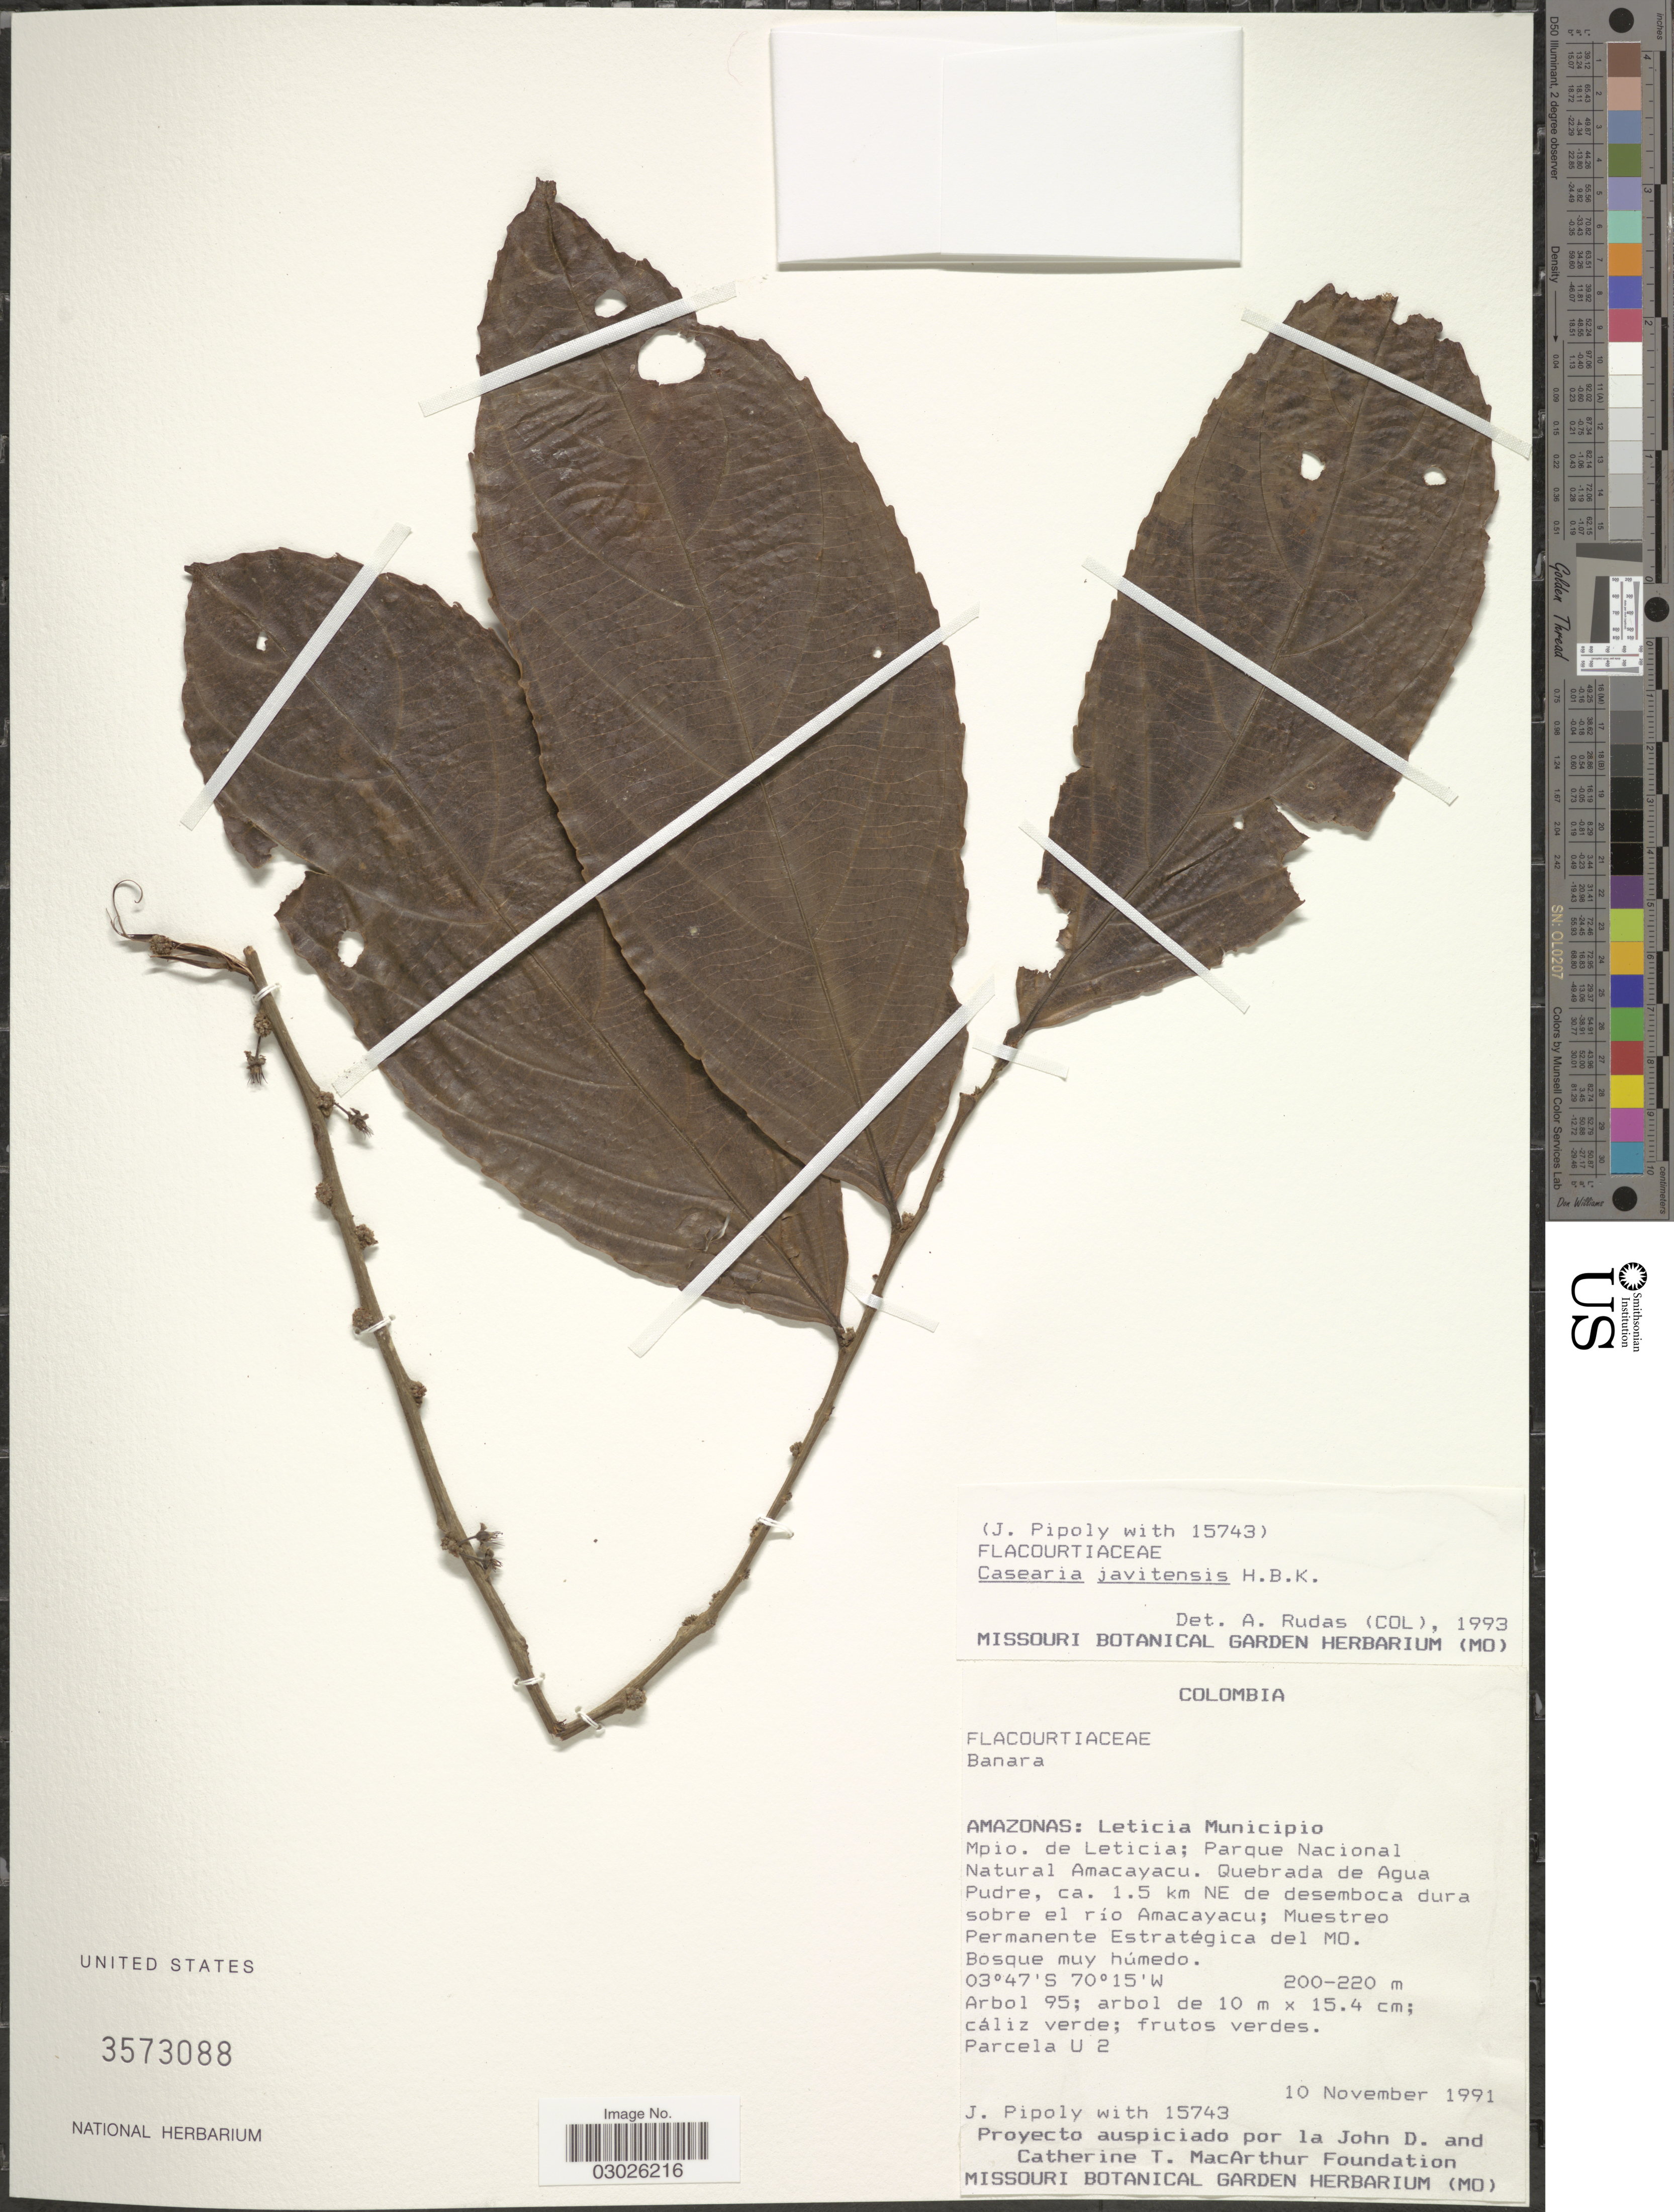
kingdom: Plantae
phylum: Tracheophyta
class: Magnoliopsida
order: Malpighiales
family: Salicaceae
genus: Piparea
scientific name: Piparea multiflora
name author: C.F. Gaertn.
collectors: J. J. Pipoly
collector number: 15743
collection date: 1991-11-10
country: Colombia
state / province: Amazônas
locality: Leticia Municipio, Mpio. de Leticia: Parque Nacional Natural Amacayacu, Quebrada de Agua Pudre, ca. 1.5 km NE de desemboca dura sobre el río Amacayacu; Muestreo Permanente Estratégica del MO.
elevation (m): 200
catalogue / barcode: US 3573088